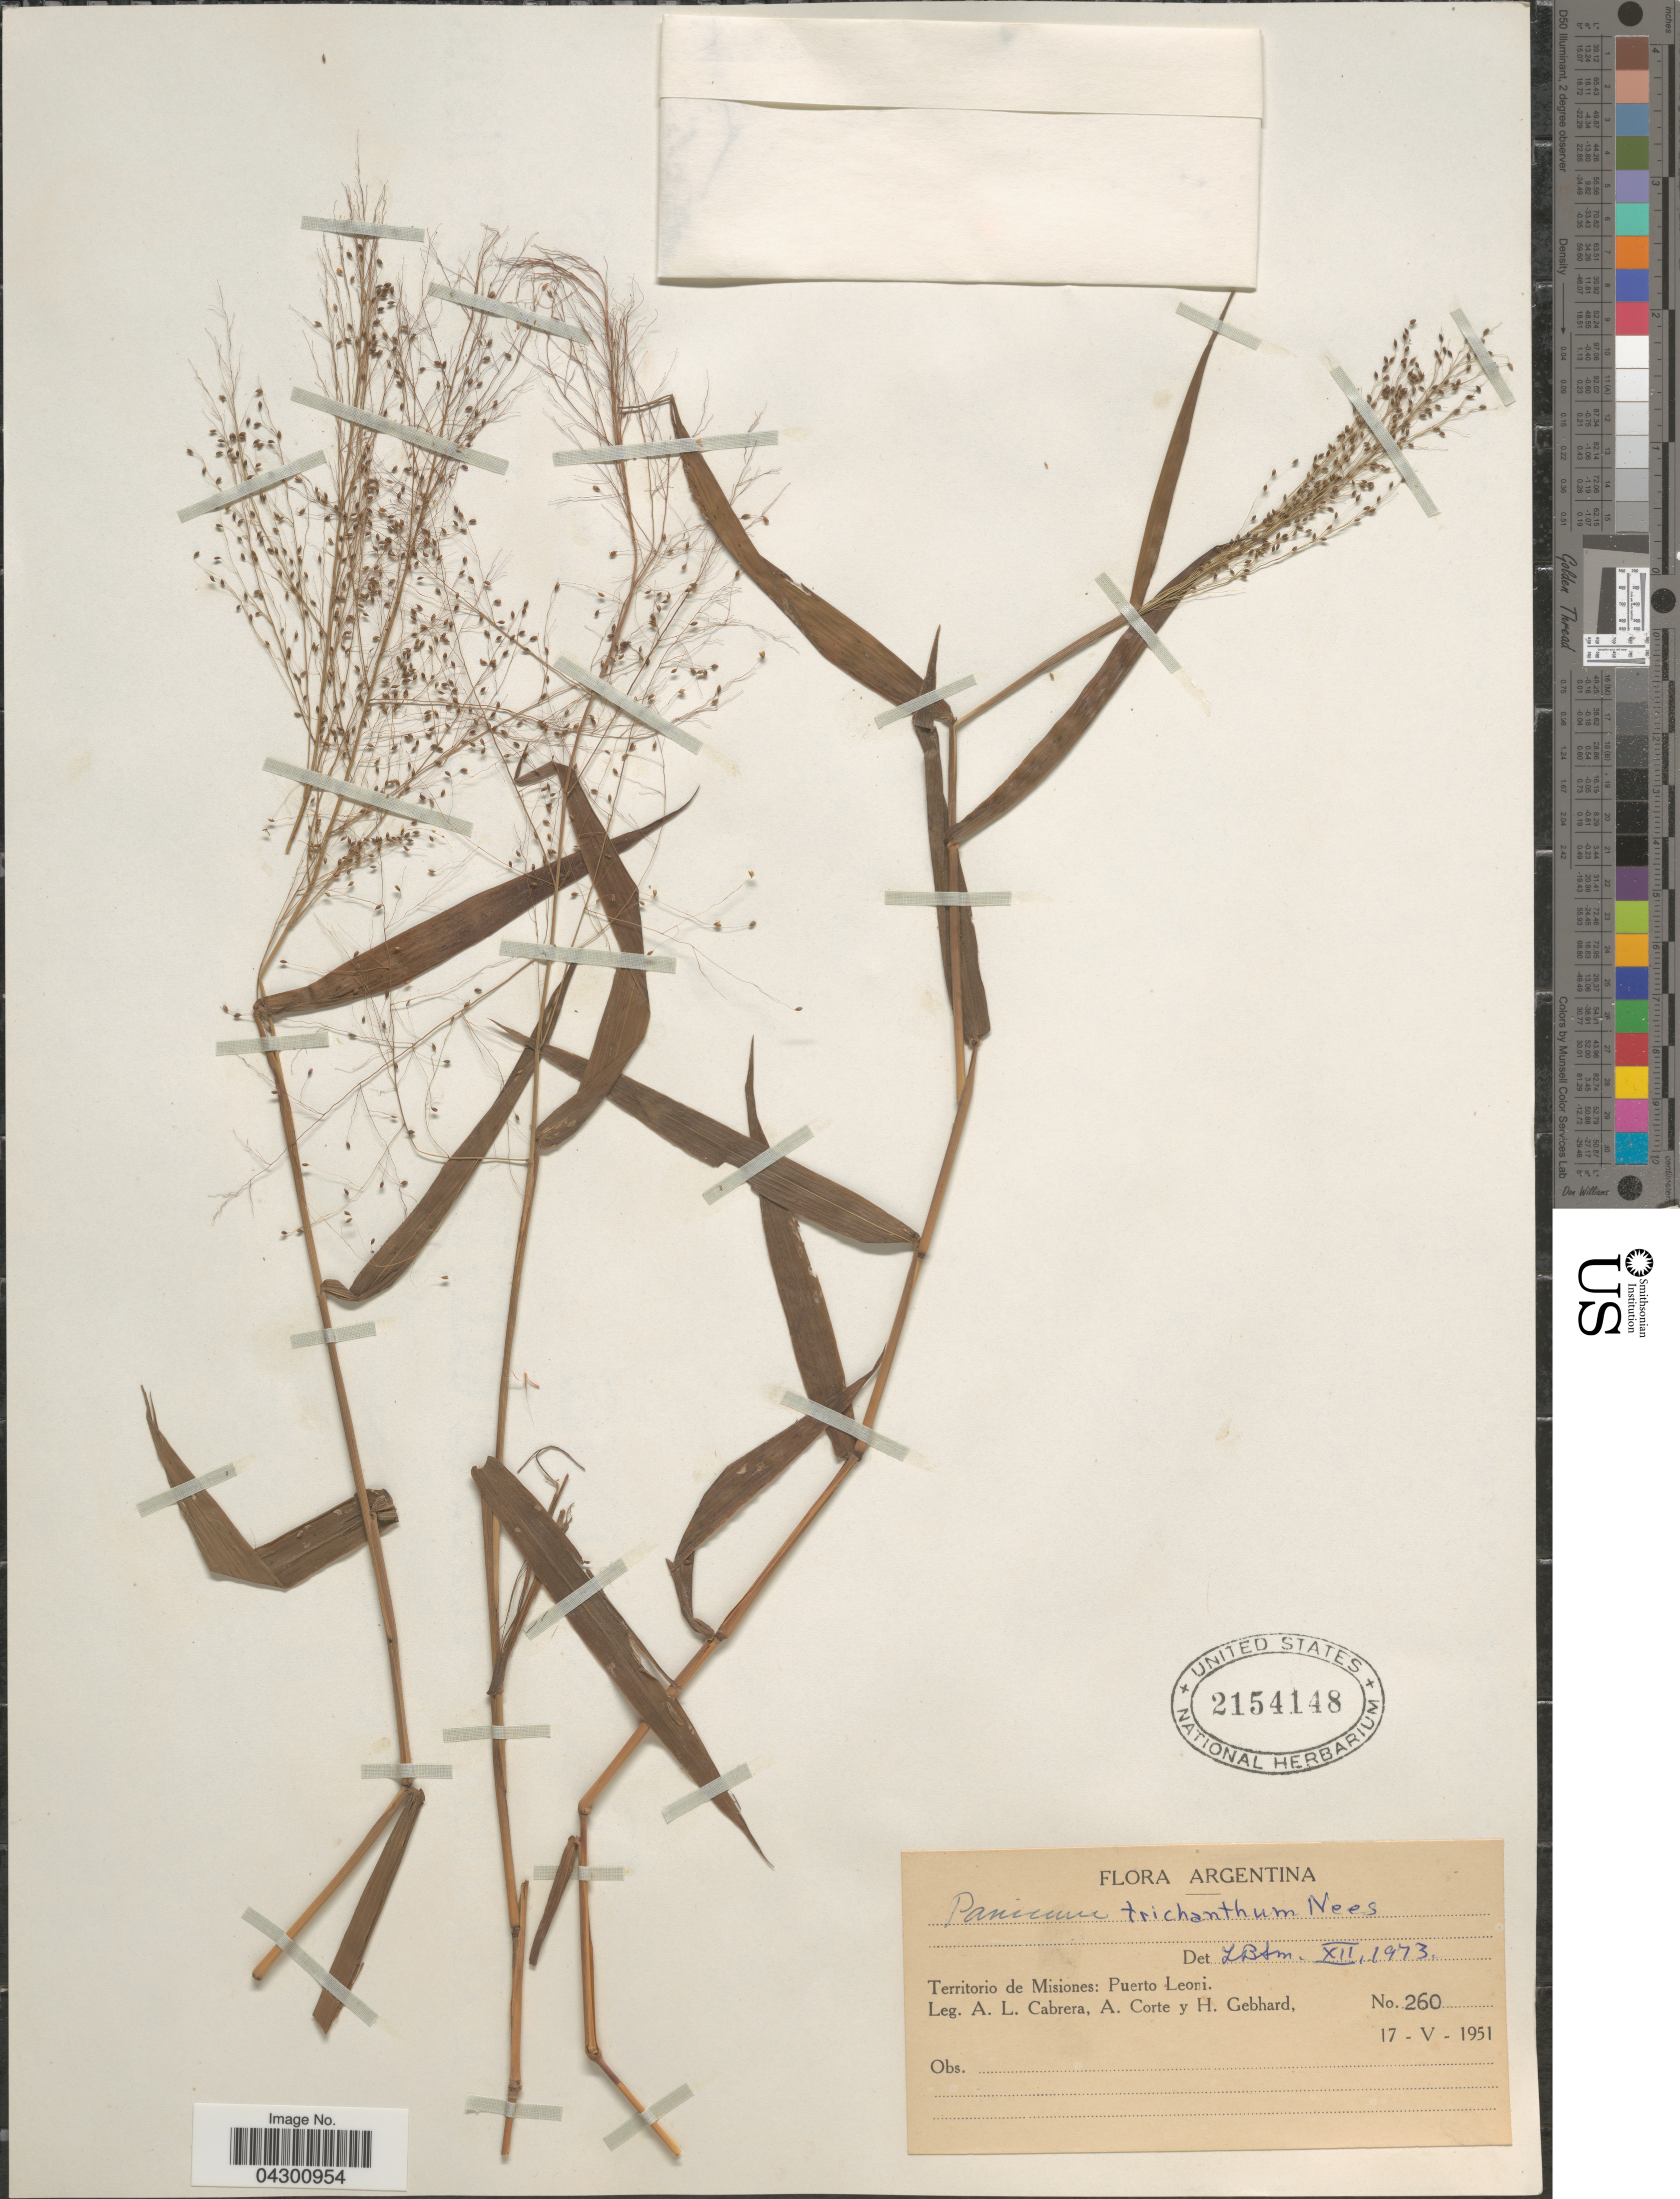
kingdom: Plantae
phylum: Tracheophyta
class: Liliopsida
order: Poales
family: Poaceae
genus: Panicum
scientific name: Panicum trichanthum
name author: Nees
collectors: A. L. Cabrera, A. Corte & H. Gebhard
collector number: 260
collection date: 1951-05-17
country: Argentina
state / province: Misiones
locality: Puerto Leori.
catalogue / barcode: US 2154148